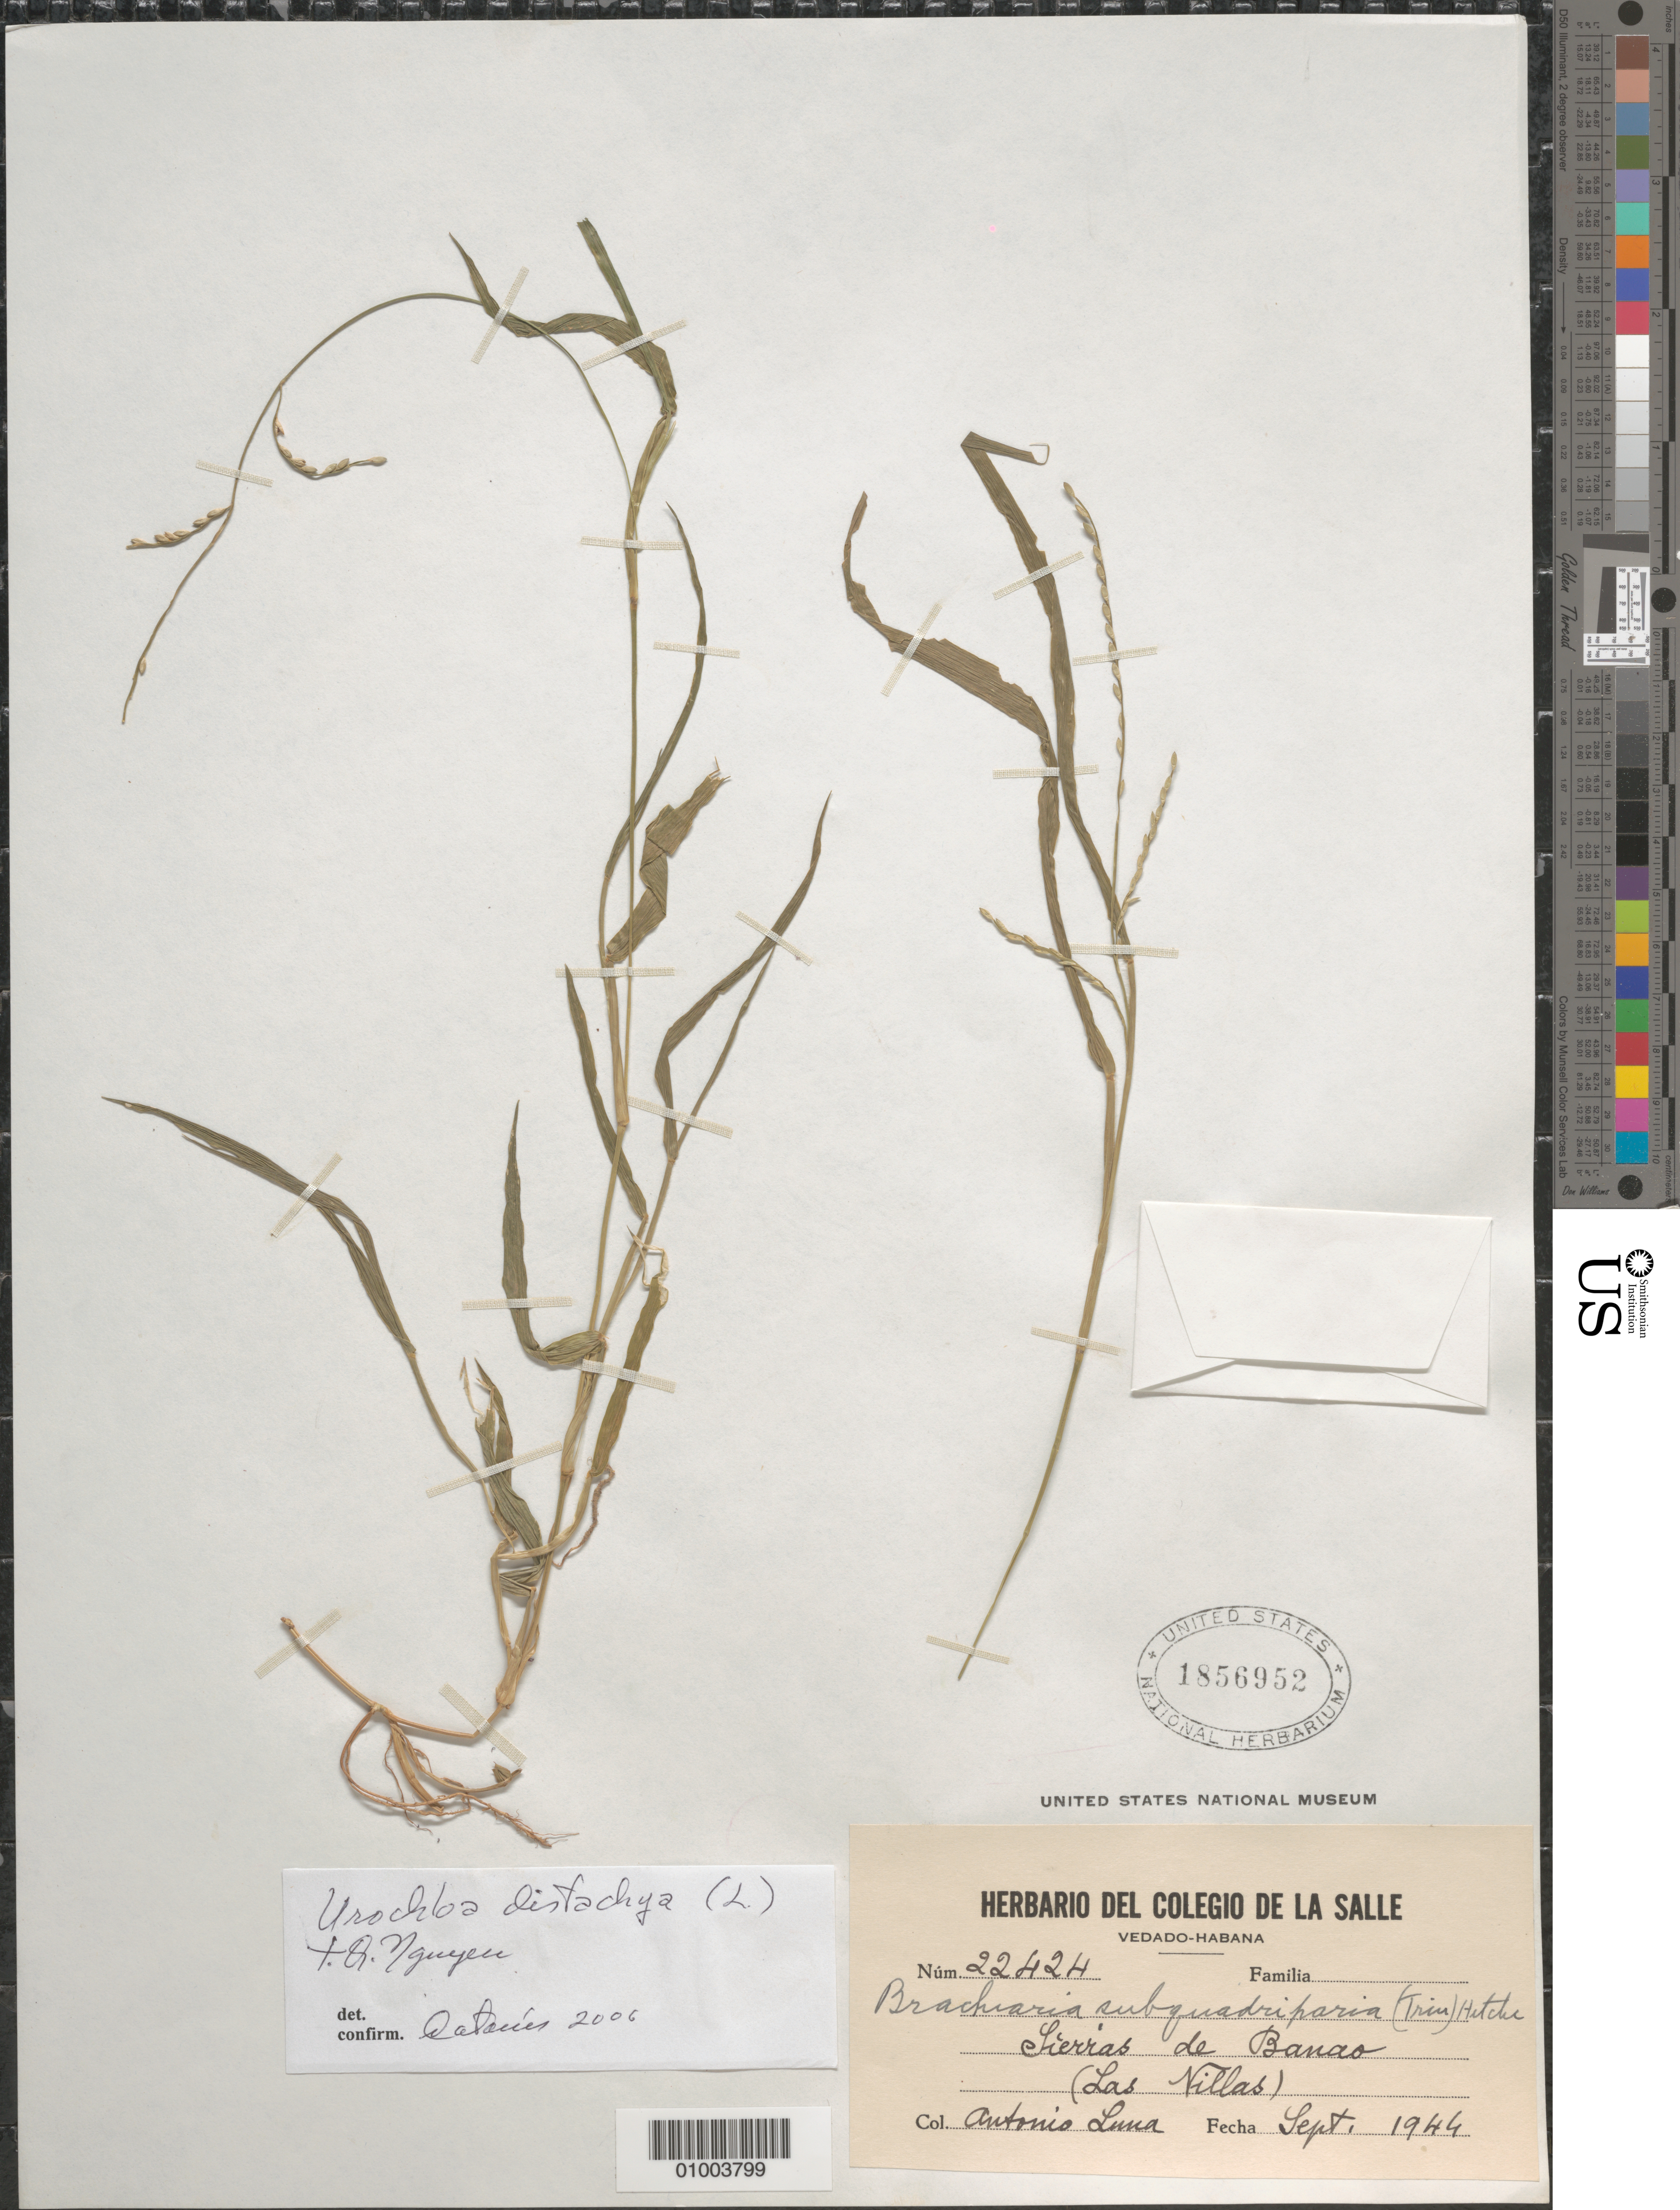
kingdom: Plantae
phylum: Tracheophyta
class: Liliopsida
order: Poales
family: Poaceae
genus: Urochloa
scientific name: Urochloa distachya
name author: (L.) T.Q. Nguyen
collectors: A. Luna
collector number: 22424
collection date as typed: Sep 1944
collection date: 1944-09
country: Cuba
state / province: La Habana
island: Cuba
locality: Sierras de Banao (Last Villas)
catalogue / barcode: US 1856952